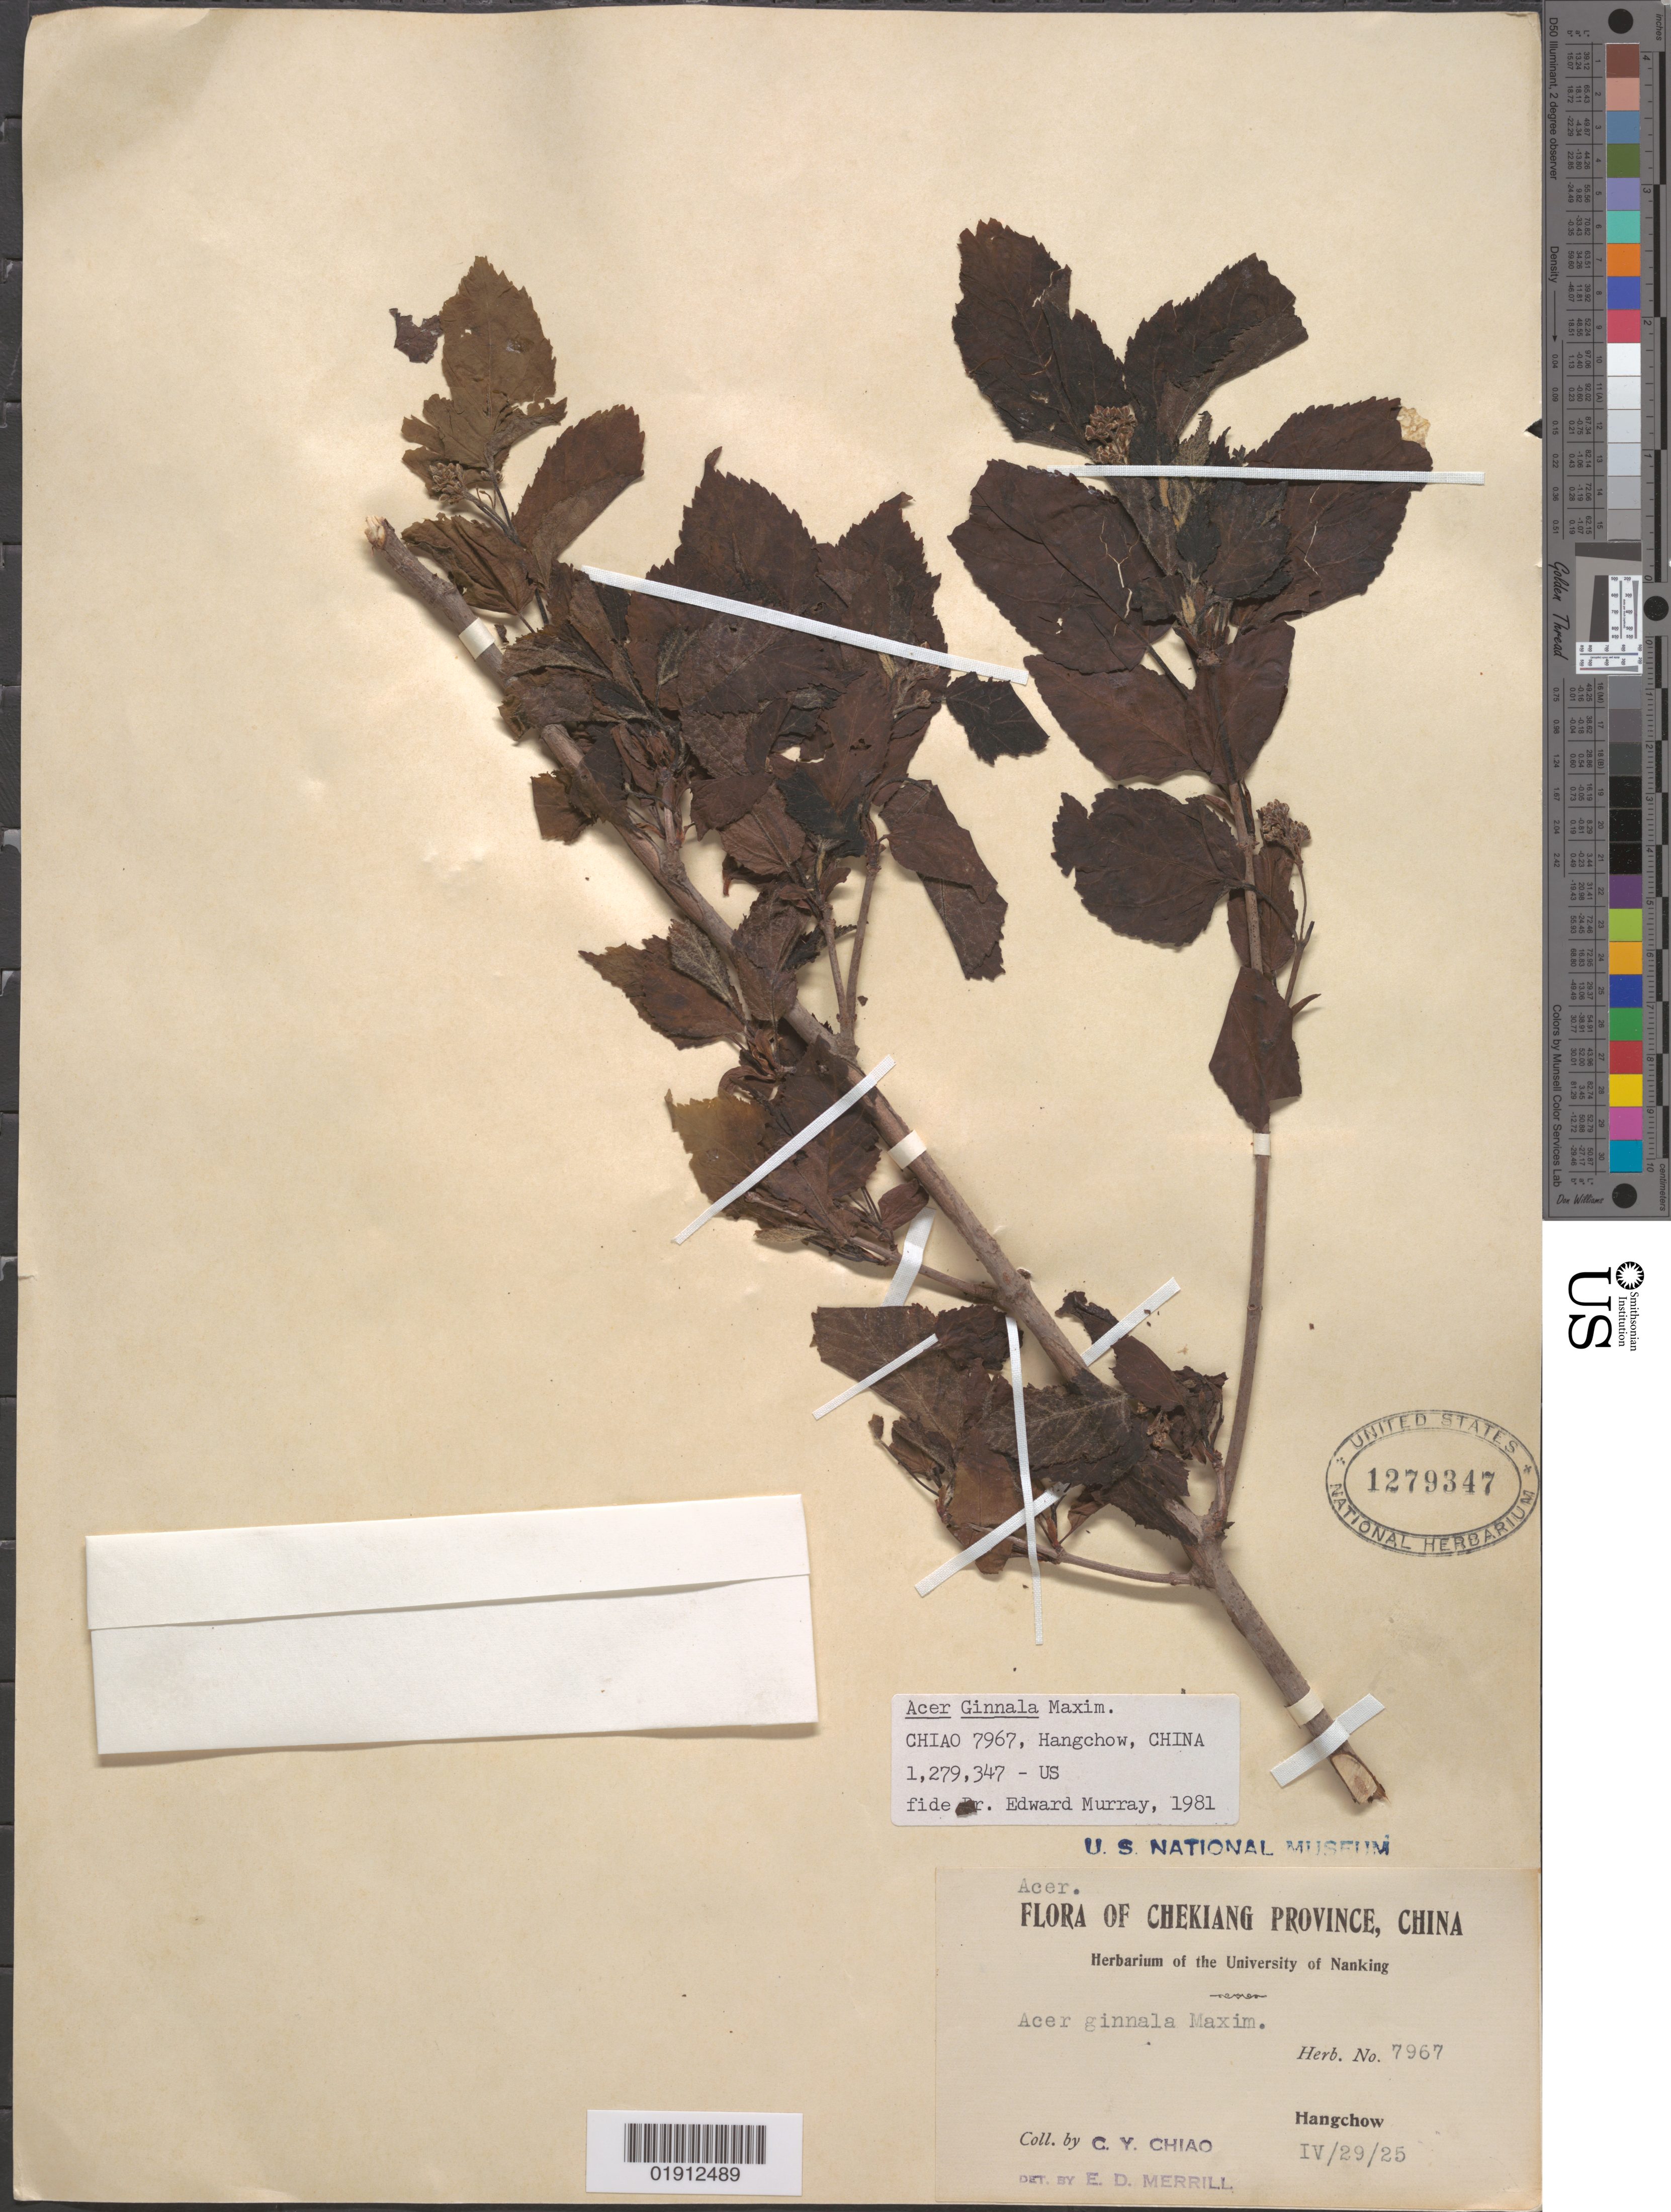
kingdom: Plantae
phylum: Tracheophyta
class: Magnoliopsida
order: Sapindales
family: Sapindaceae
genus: Acer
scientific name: Acer ginnala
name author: Maxim.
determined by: Murray, Edward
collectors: C. Y. Chiao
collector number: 7967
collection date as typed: IV/29/25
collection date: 1925-04-29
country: China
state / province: Zhejiang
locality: Chekiang [Zhejiang] Province, Hangchow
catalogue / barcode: US 1279347